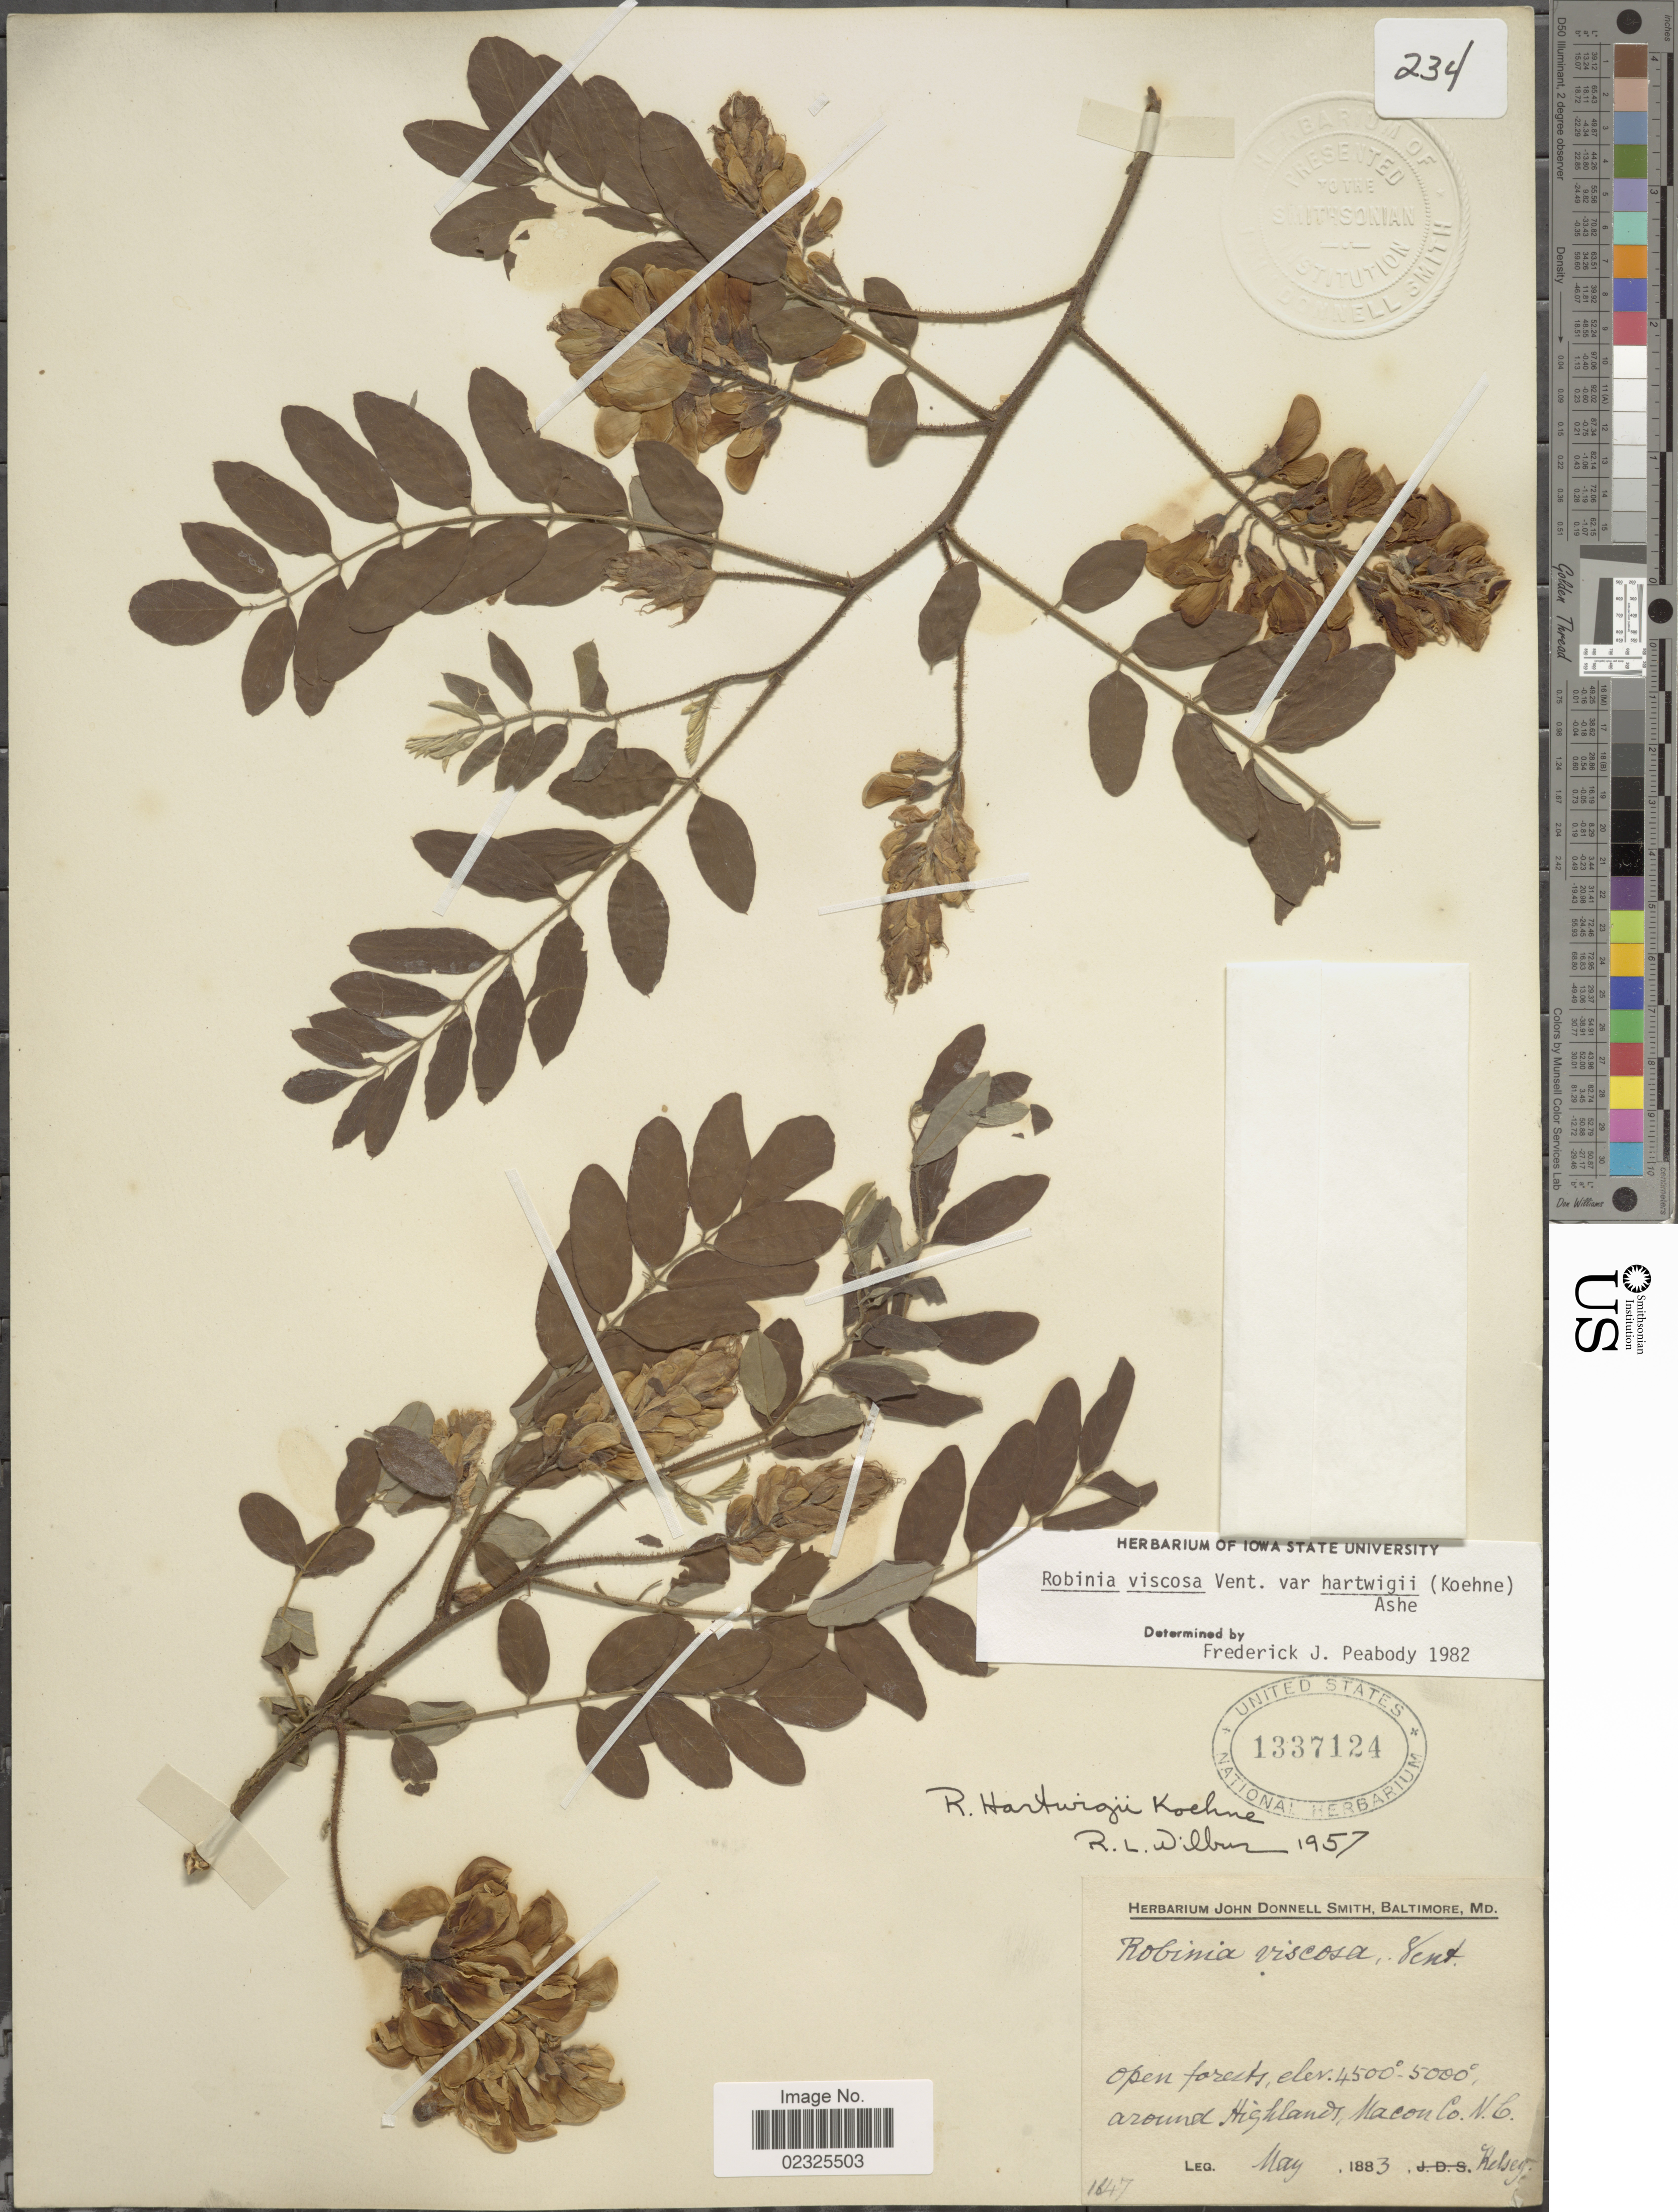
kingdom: Plantae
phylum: Tracheophyta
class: Magnoliopsida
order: Fabales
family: Fabaceae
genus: Robinia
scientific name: Robinia viscosa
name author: Vent.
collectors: Kelsey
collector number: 1647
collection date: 1883-05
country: United States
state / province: North Carolina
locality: Open forests, around Highland, Macon Co.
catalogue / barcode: US 1337124